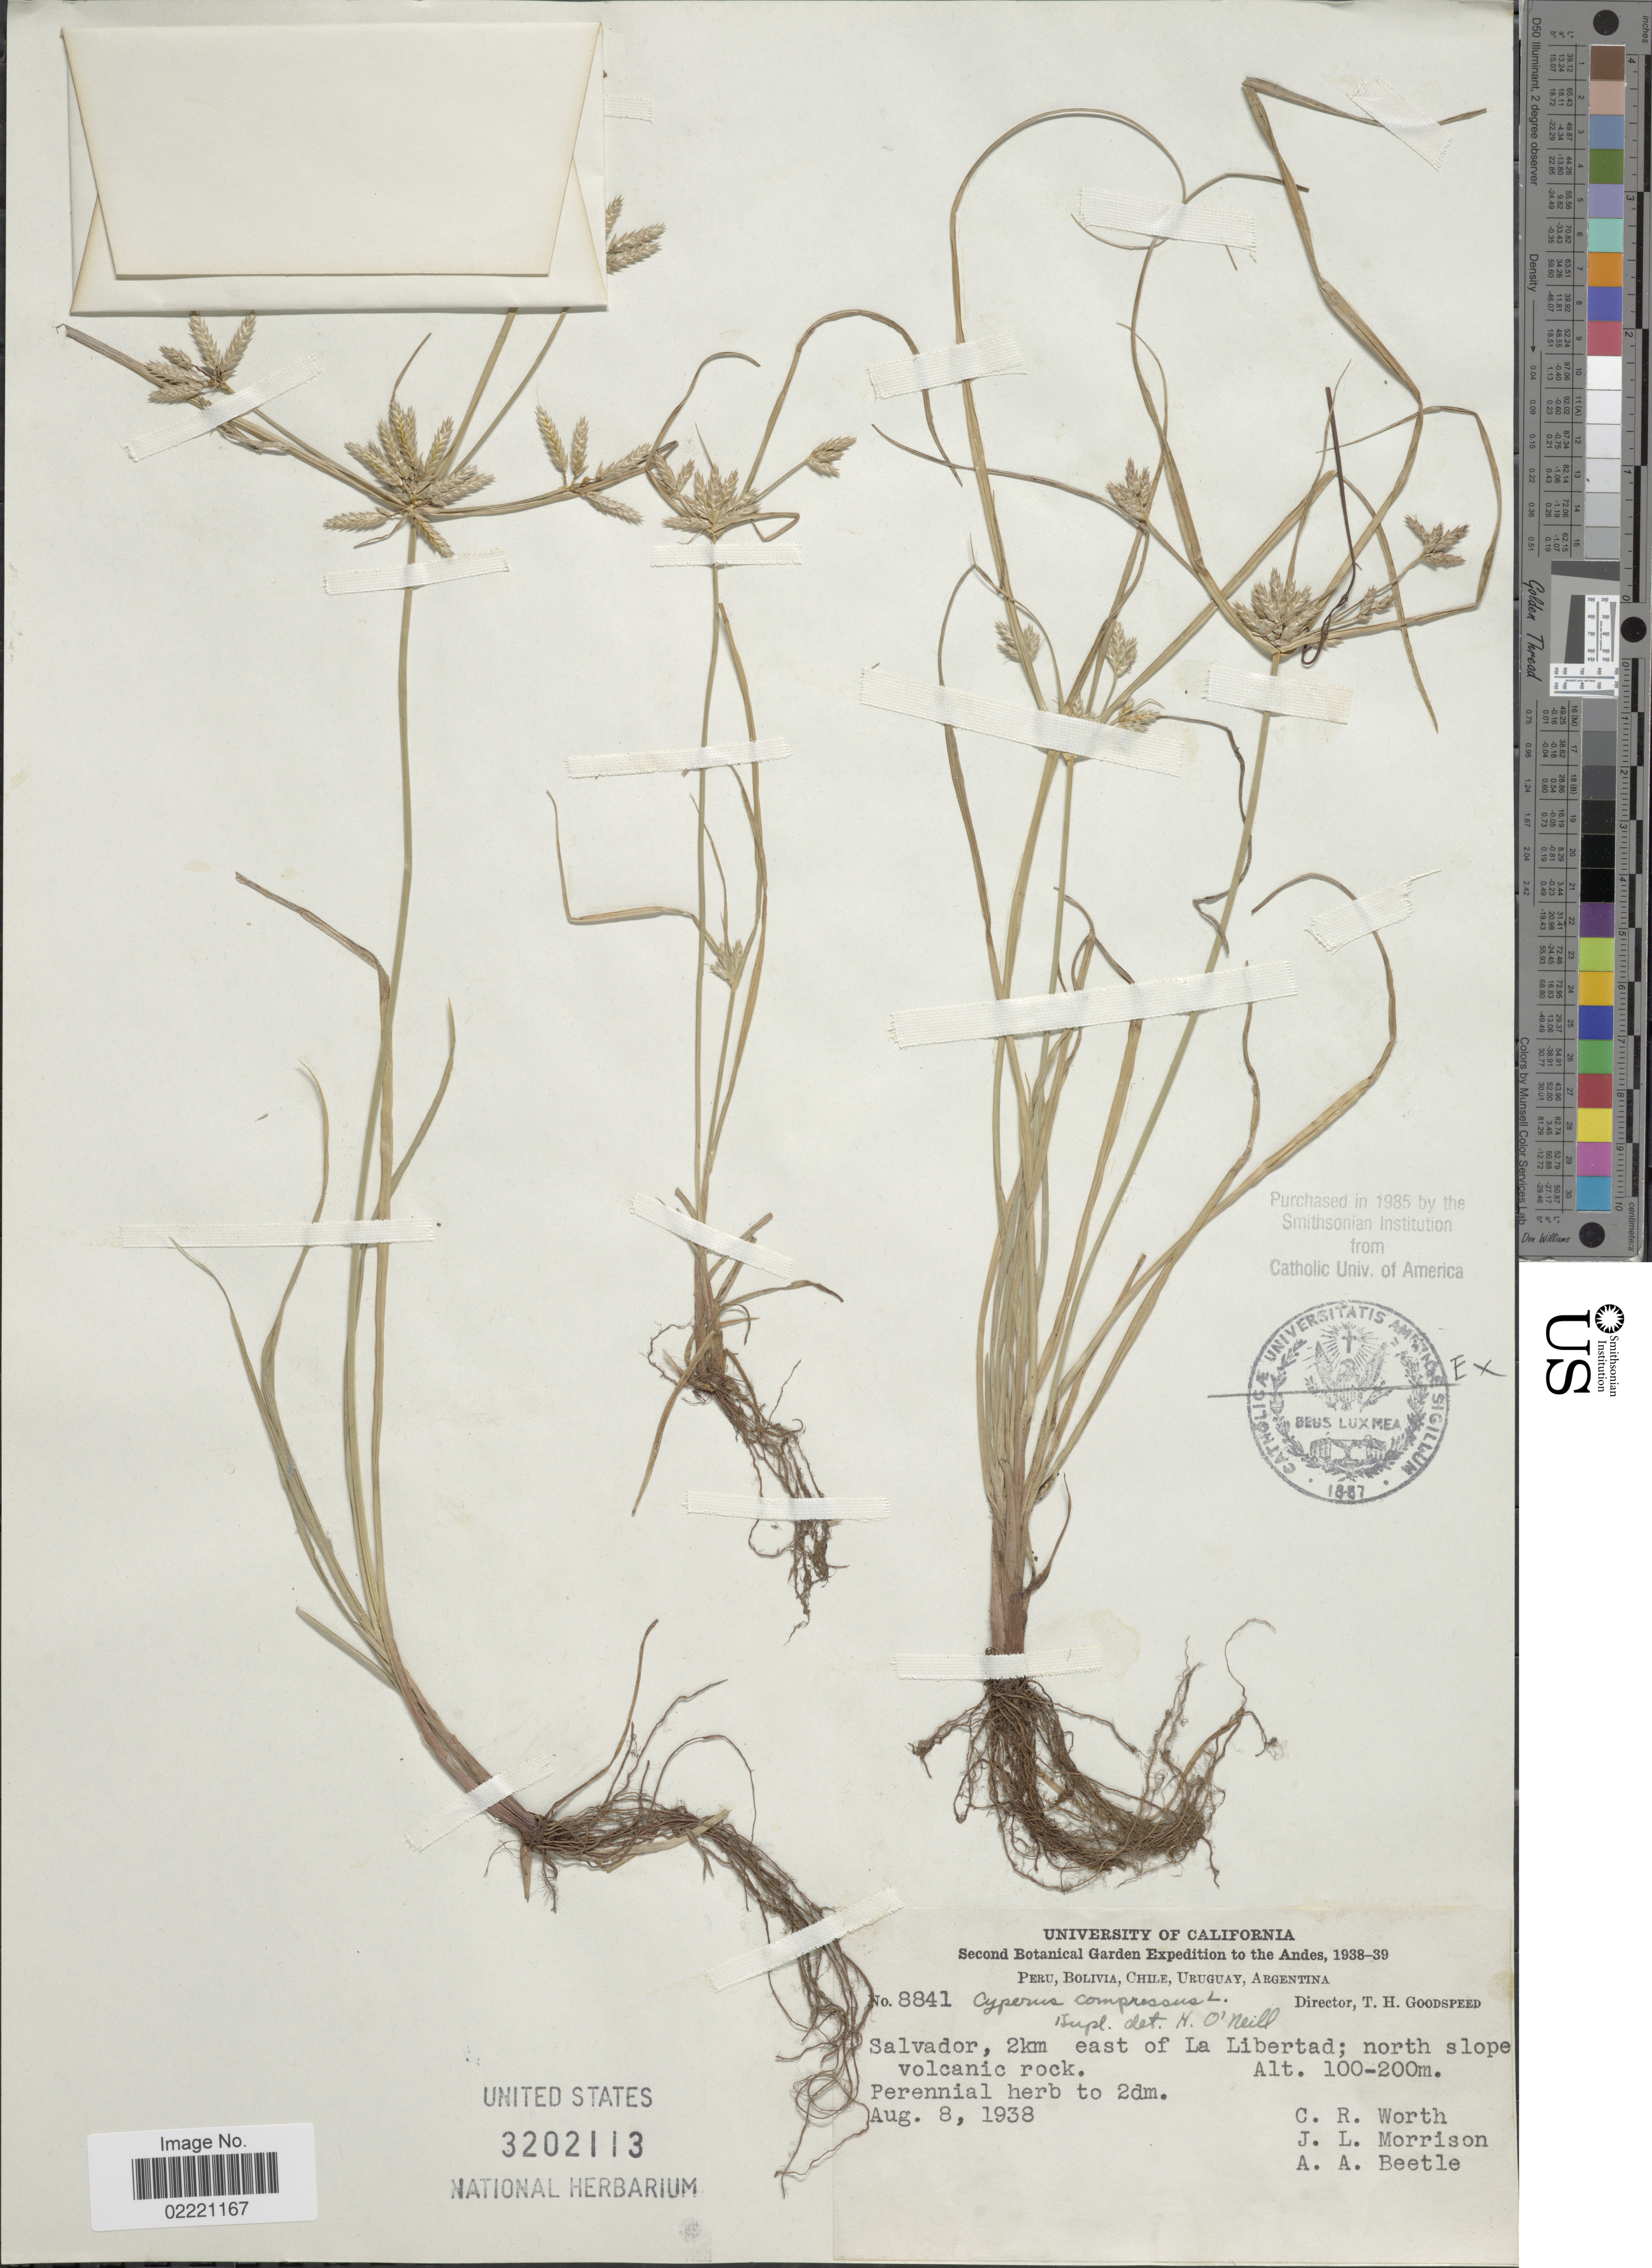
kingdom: Plantae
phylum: Tracheophyta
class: Liliopsida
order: Poales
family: Cyperaceae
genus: Cyperus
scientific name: Cyperus compressus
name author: L.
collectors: C. R. Worth, J. Morrison & A. A. Beetle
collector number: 8841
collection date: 1938-08-08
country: El Salvador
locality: Salvador, 2 km east of La Libertad; north slope volcanic rock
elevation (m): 100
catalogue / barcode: US 3202113